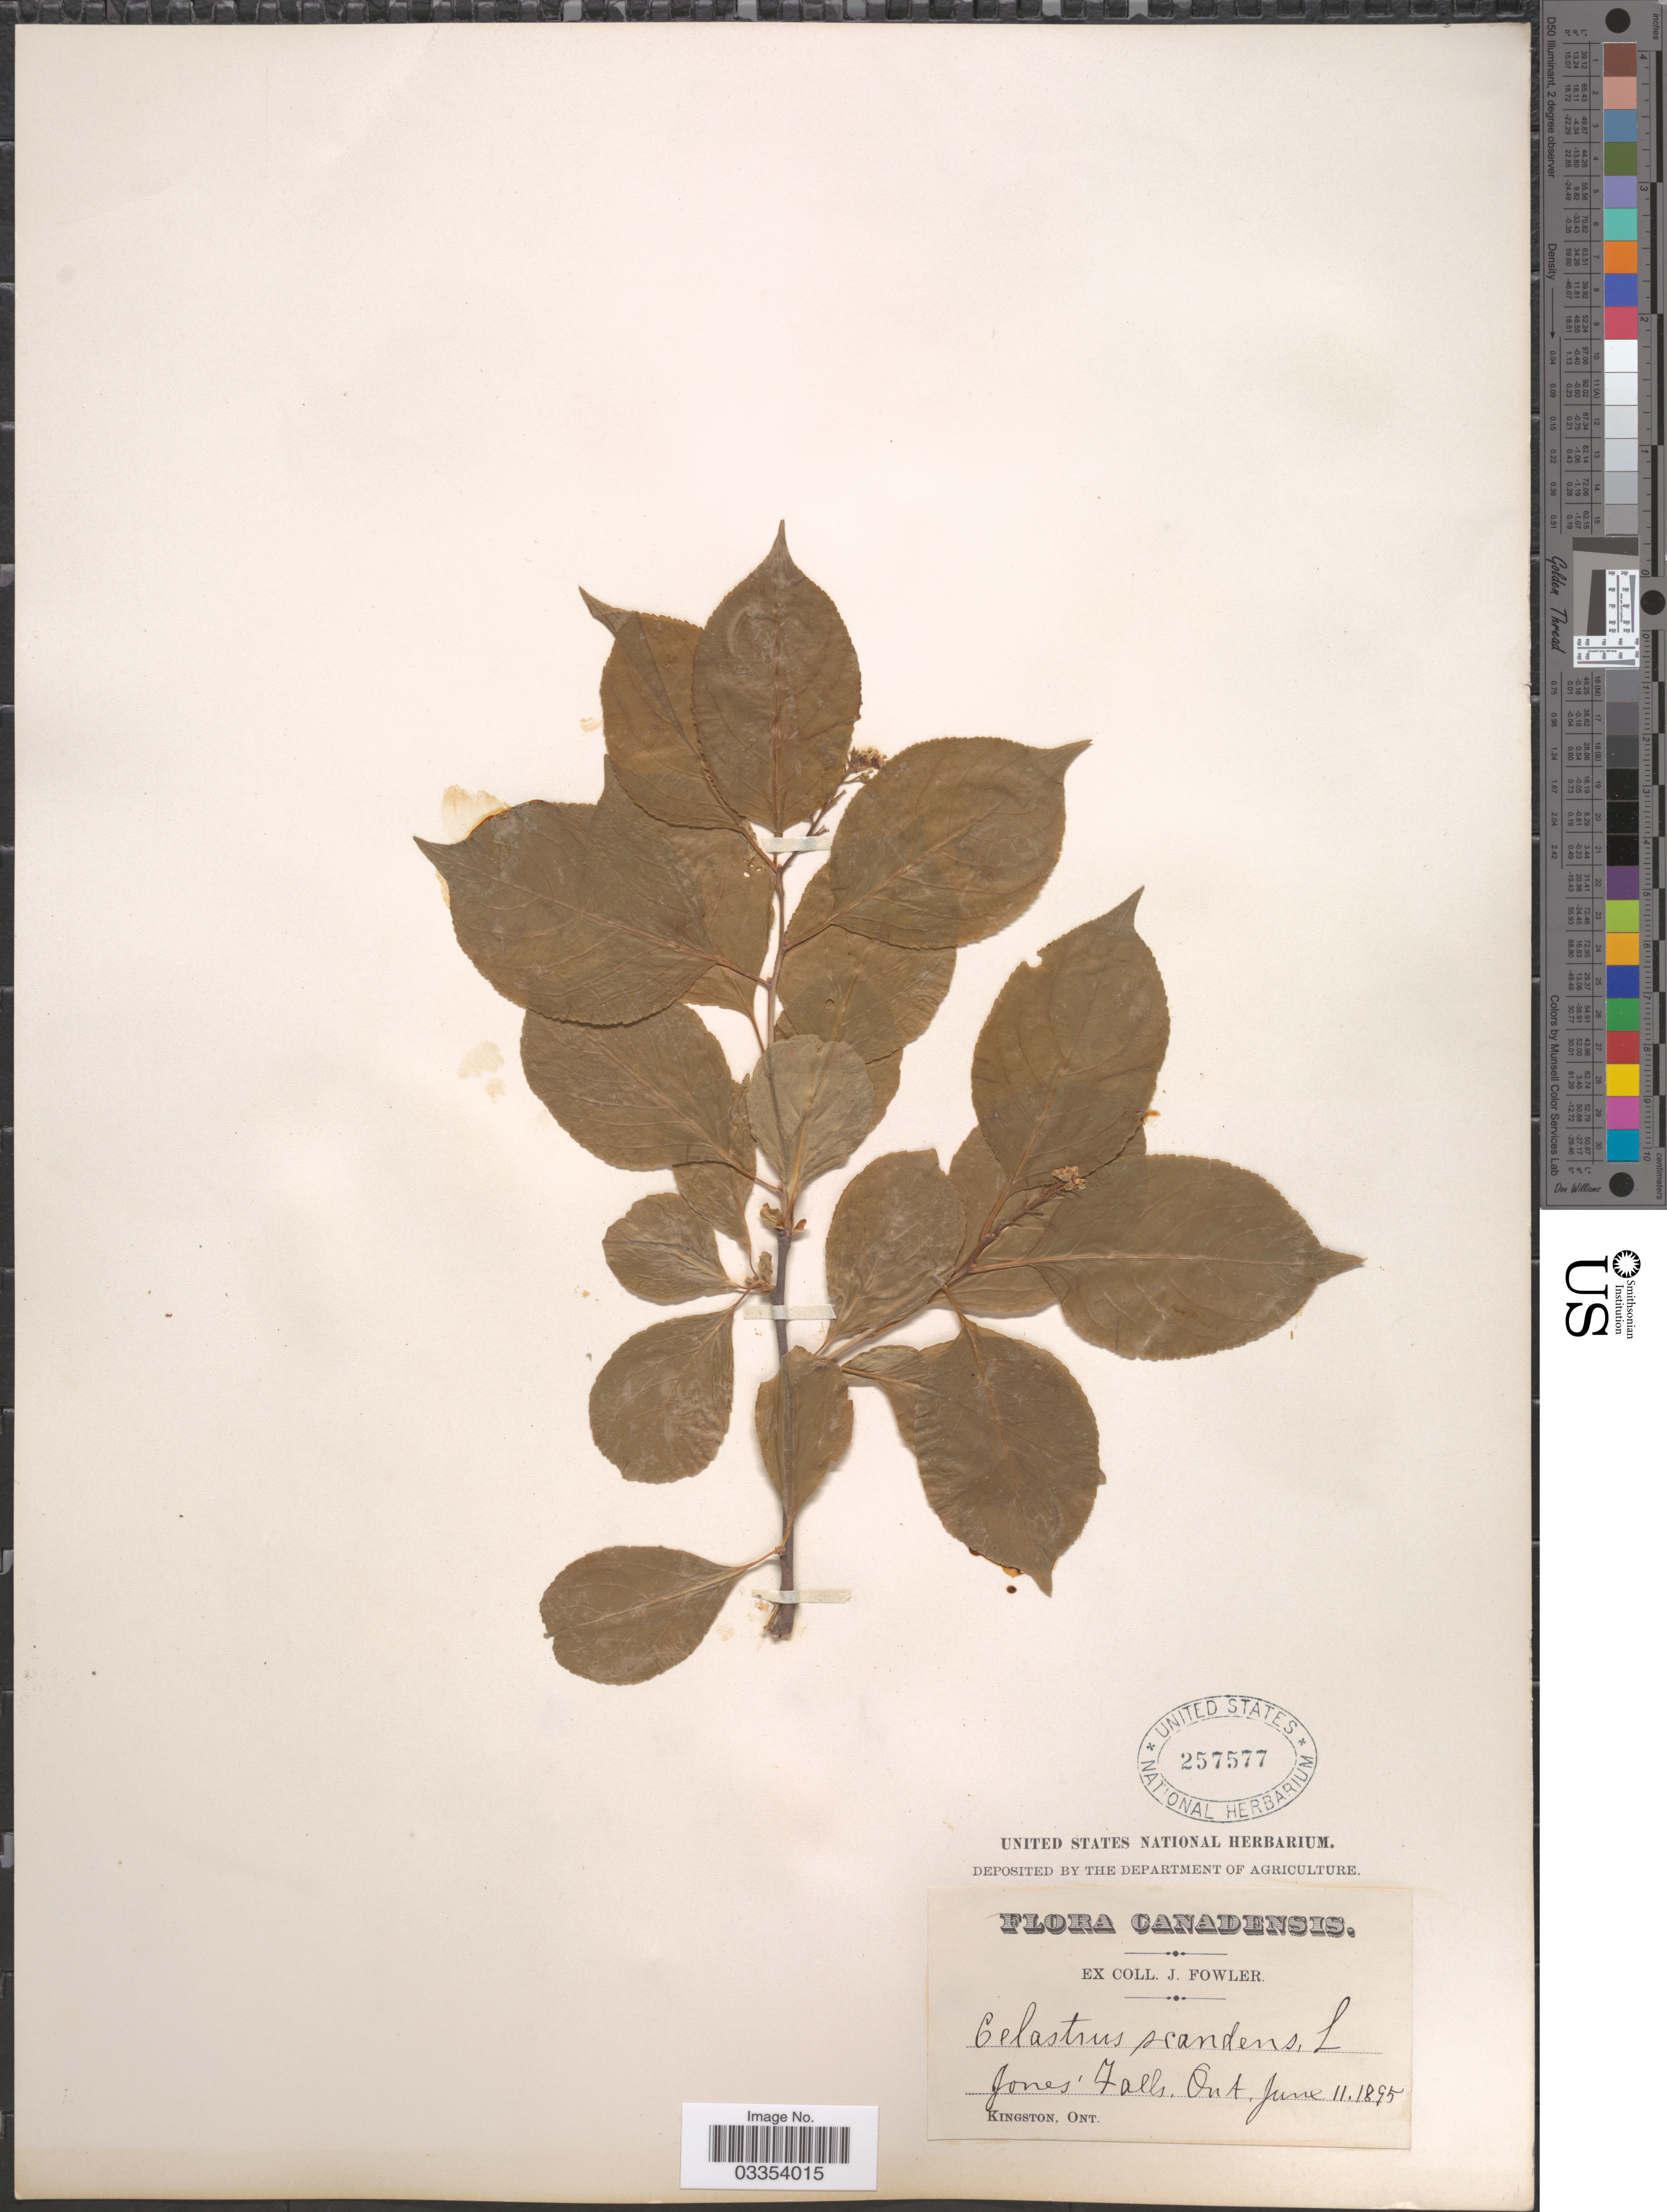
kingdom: Plantae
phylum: Tracheophyta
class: Magnoliopsida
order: Celastrales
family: Celastraceae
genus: Celastrus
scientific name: Celastrus scandens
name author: L.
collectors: J. Fowler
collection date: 1895-06-11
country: Canada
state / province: Ontario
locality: Jones' Falls. Kingston.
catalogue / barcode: US 257577